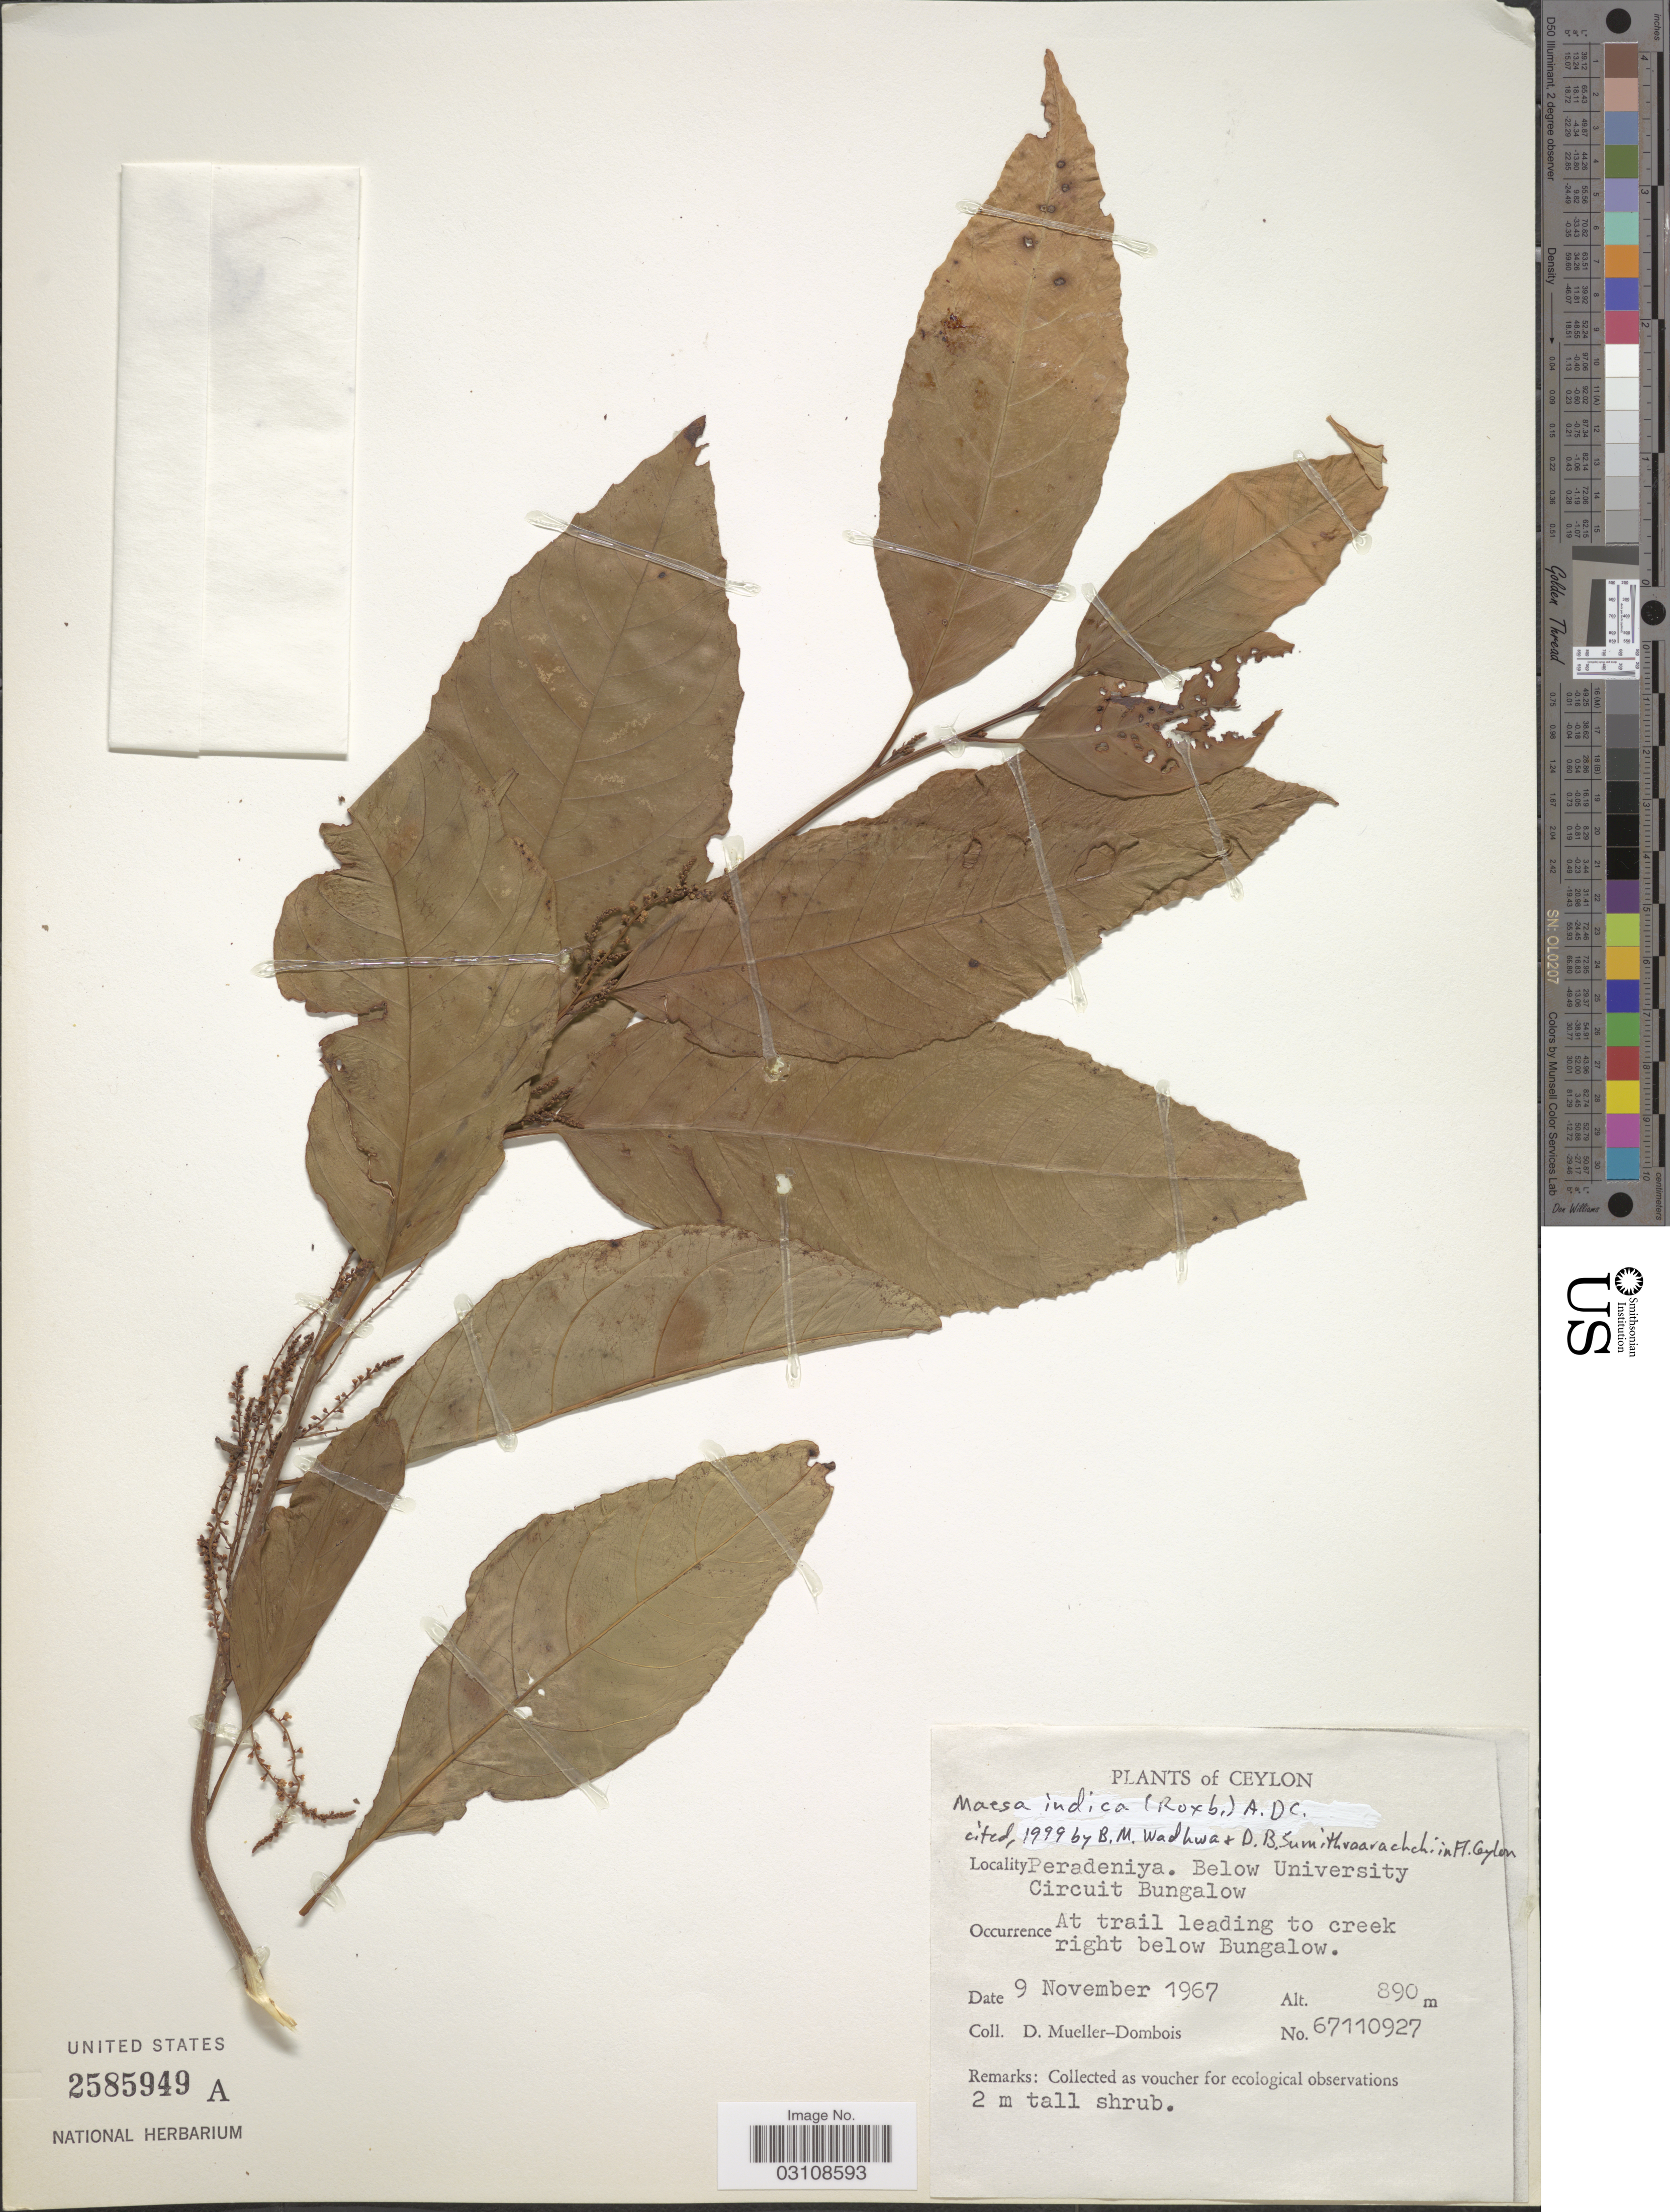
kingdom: Plantae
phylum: Tracheophyta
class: Magnoliopsida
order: Ericales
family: Primulaceae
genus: Maesa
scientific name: Maesa indica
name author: (Roxb.) A. DC.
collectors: D. Mueller-Dombois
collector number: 67110927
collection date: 1967-11-09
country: Sri Lanka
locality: Ceylon. Peradeniya. Below University Circuit Bungalow. At trail leading to creek right below Bungalow.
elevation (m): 890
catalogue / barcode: US 2585949A